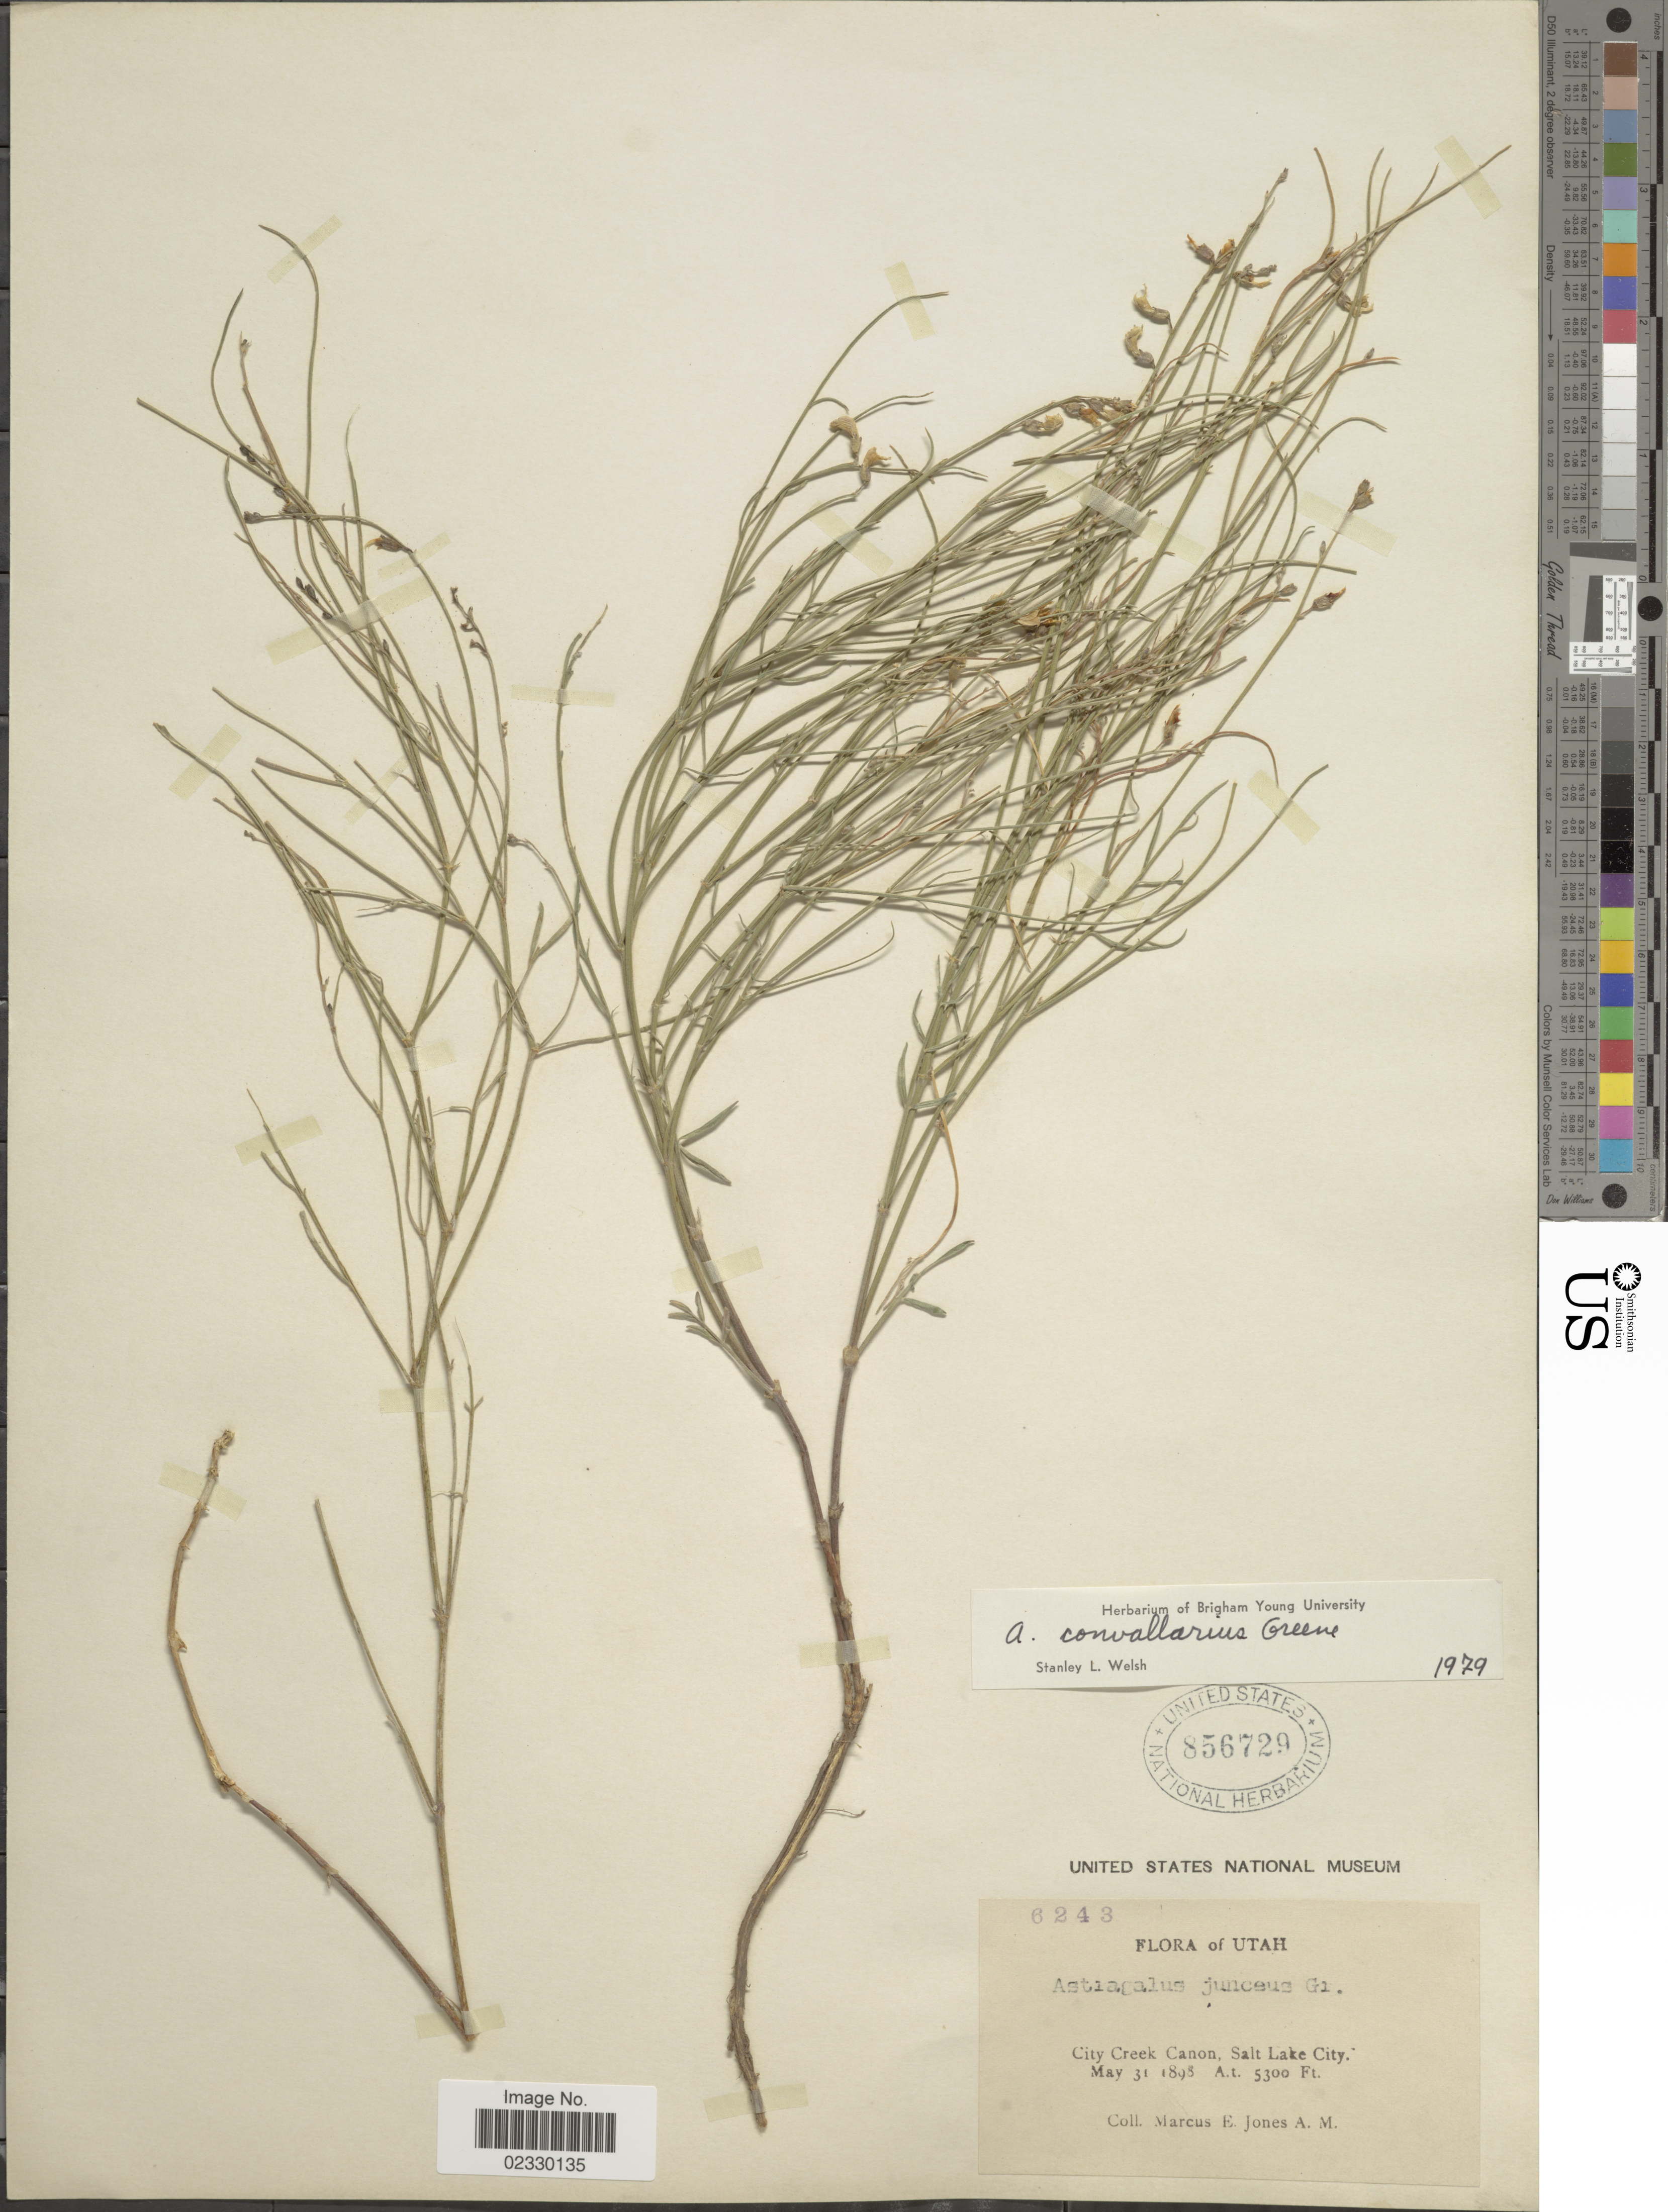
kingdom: Plantae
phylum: Tracheophyta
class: Magnoliopsida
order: Fabales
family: Fabaceae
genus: Astragalus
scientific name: Astragalus convallarius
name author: Greene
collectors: M. E. Jones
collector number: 6243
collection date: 1898-05-31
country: United States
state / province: Utah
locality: City Creek Canon, Salt Lake City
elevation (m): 1615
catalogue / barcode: US 856729